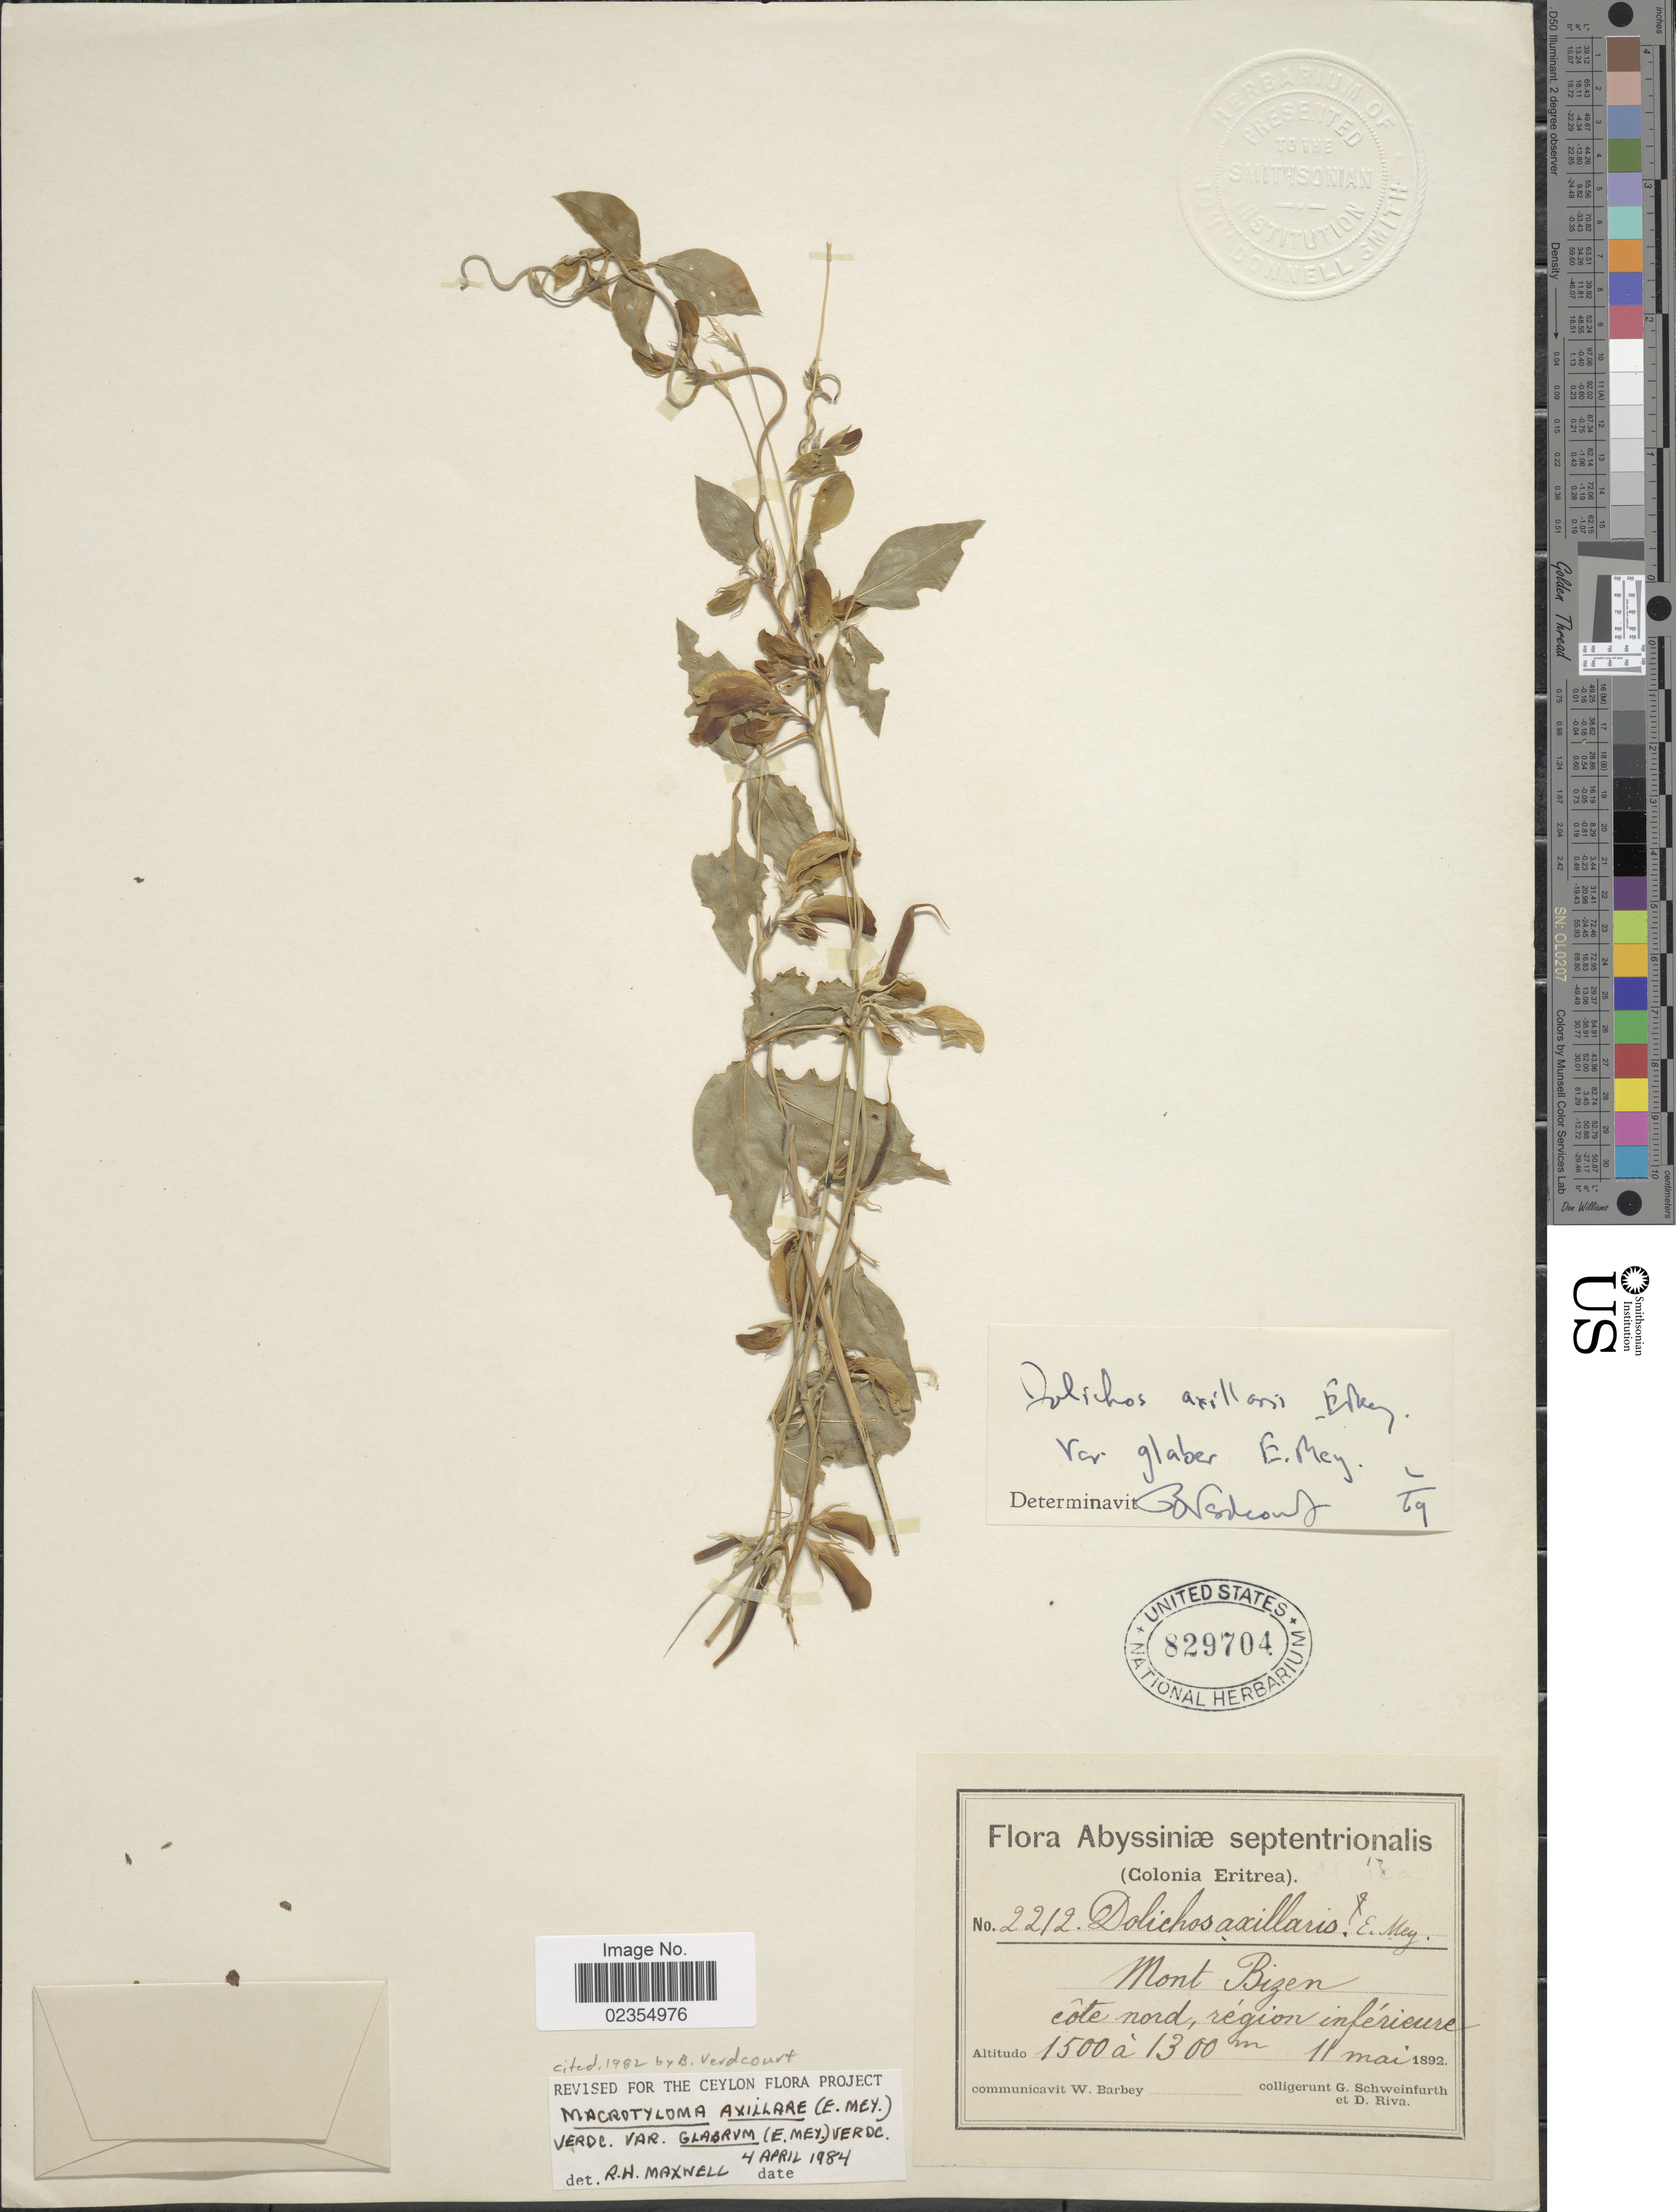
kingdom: Plantae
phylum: Tracheophyta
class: Magnoliopsida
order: Fabales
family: Fabaceae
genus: Macrotyloma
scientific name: Macrotyloma axillare var. glabrum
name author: (E. Mey.) Verdc.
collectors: G. A. Schweinfurth (herbarium)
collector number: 2212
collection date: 1892-05-11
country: Eritrea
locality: Abyssiniae septentrionalis (Colonia Eritrea). Mont Bizen côte nord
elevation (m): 1300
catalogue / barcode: US 829704